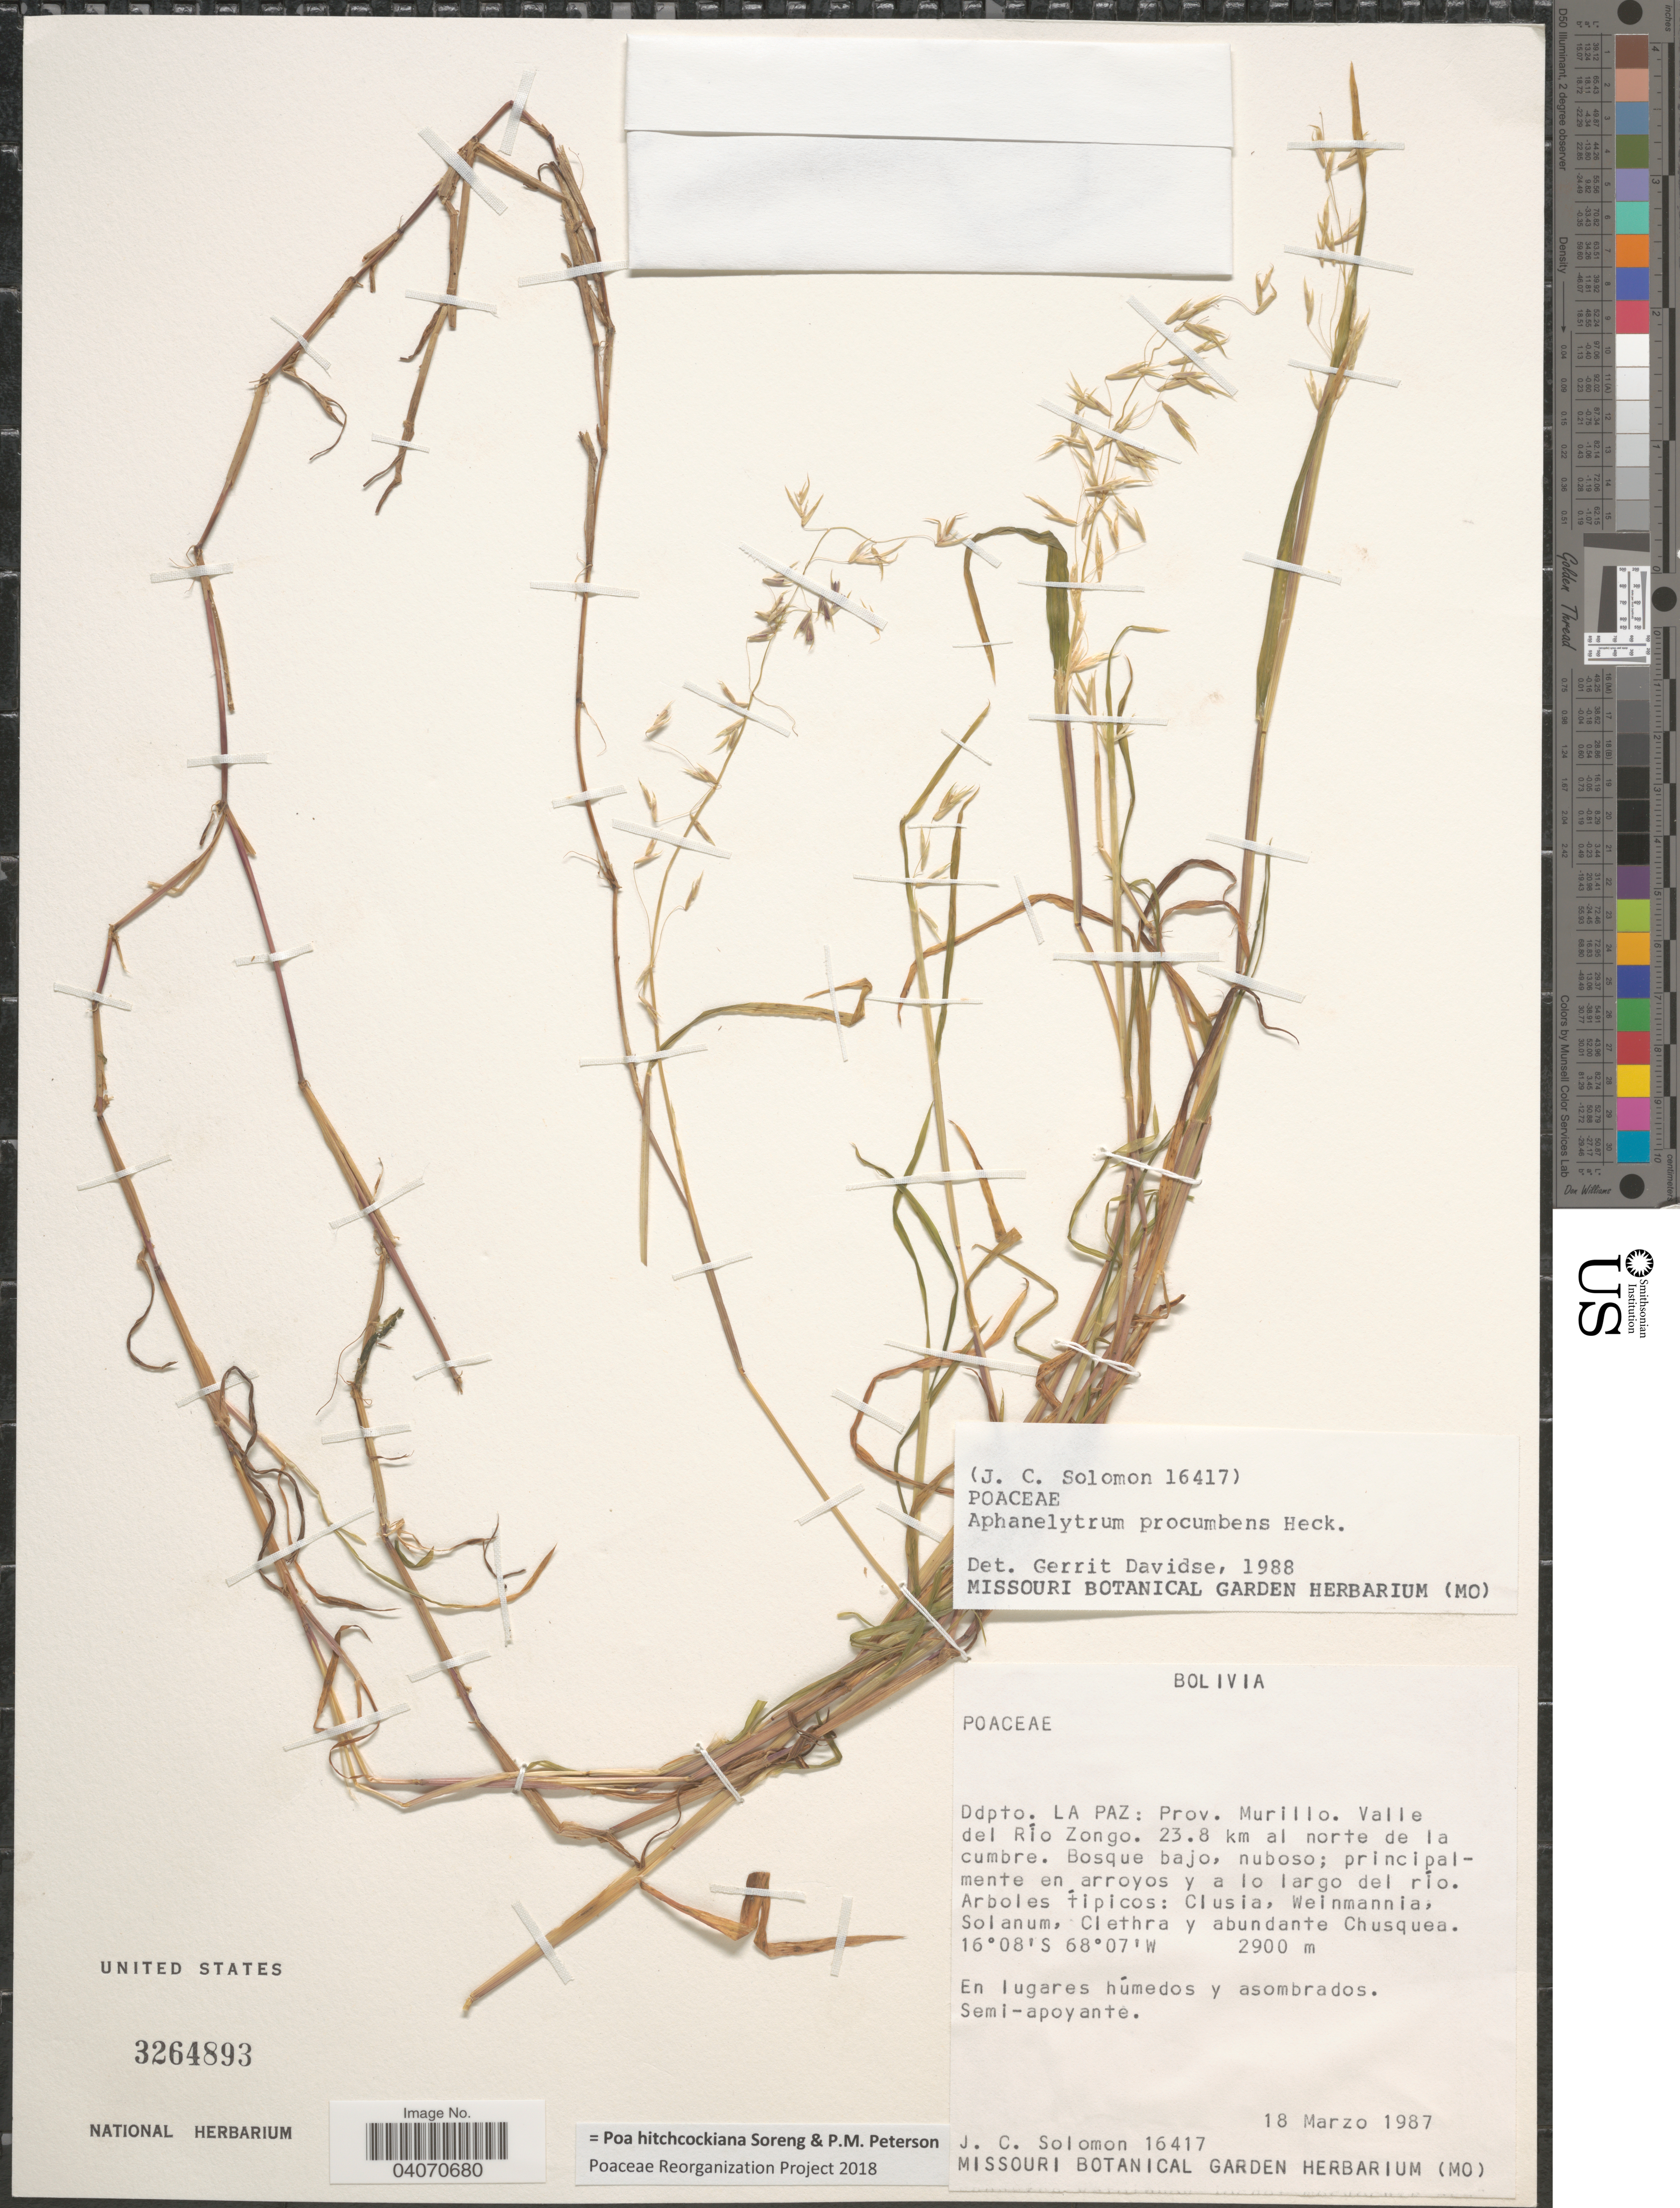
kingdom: Plantae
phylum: Tracheophyta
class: Liliopsida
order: Poales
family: Poaceae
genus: Poa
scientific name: Poa hitchcockiana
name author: Soreng & P.M. Peterson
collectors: J. C. Solomon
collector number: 16417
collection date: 1987-03-18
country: Bolivia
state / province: La Paz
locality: Ddpto: La Paz: Prov. Murillo. Valle del Río Zongo. 23.8 km al norte de la cumbre. Bosque bajo, nuboso; principalmente en arroyos y a lo largo del río.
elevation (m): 2900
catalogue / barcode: US 3264893